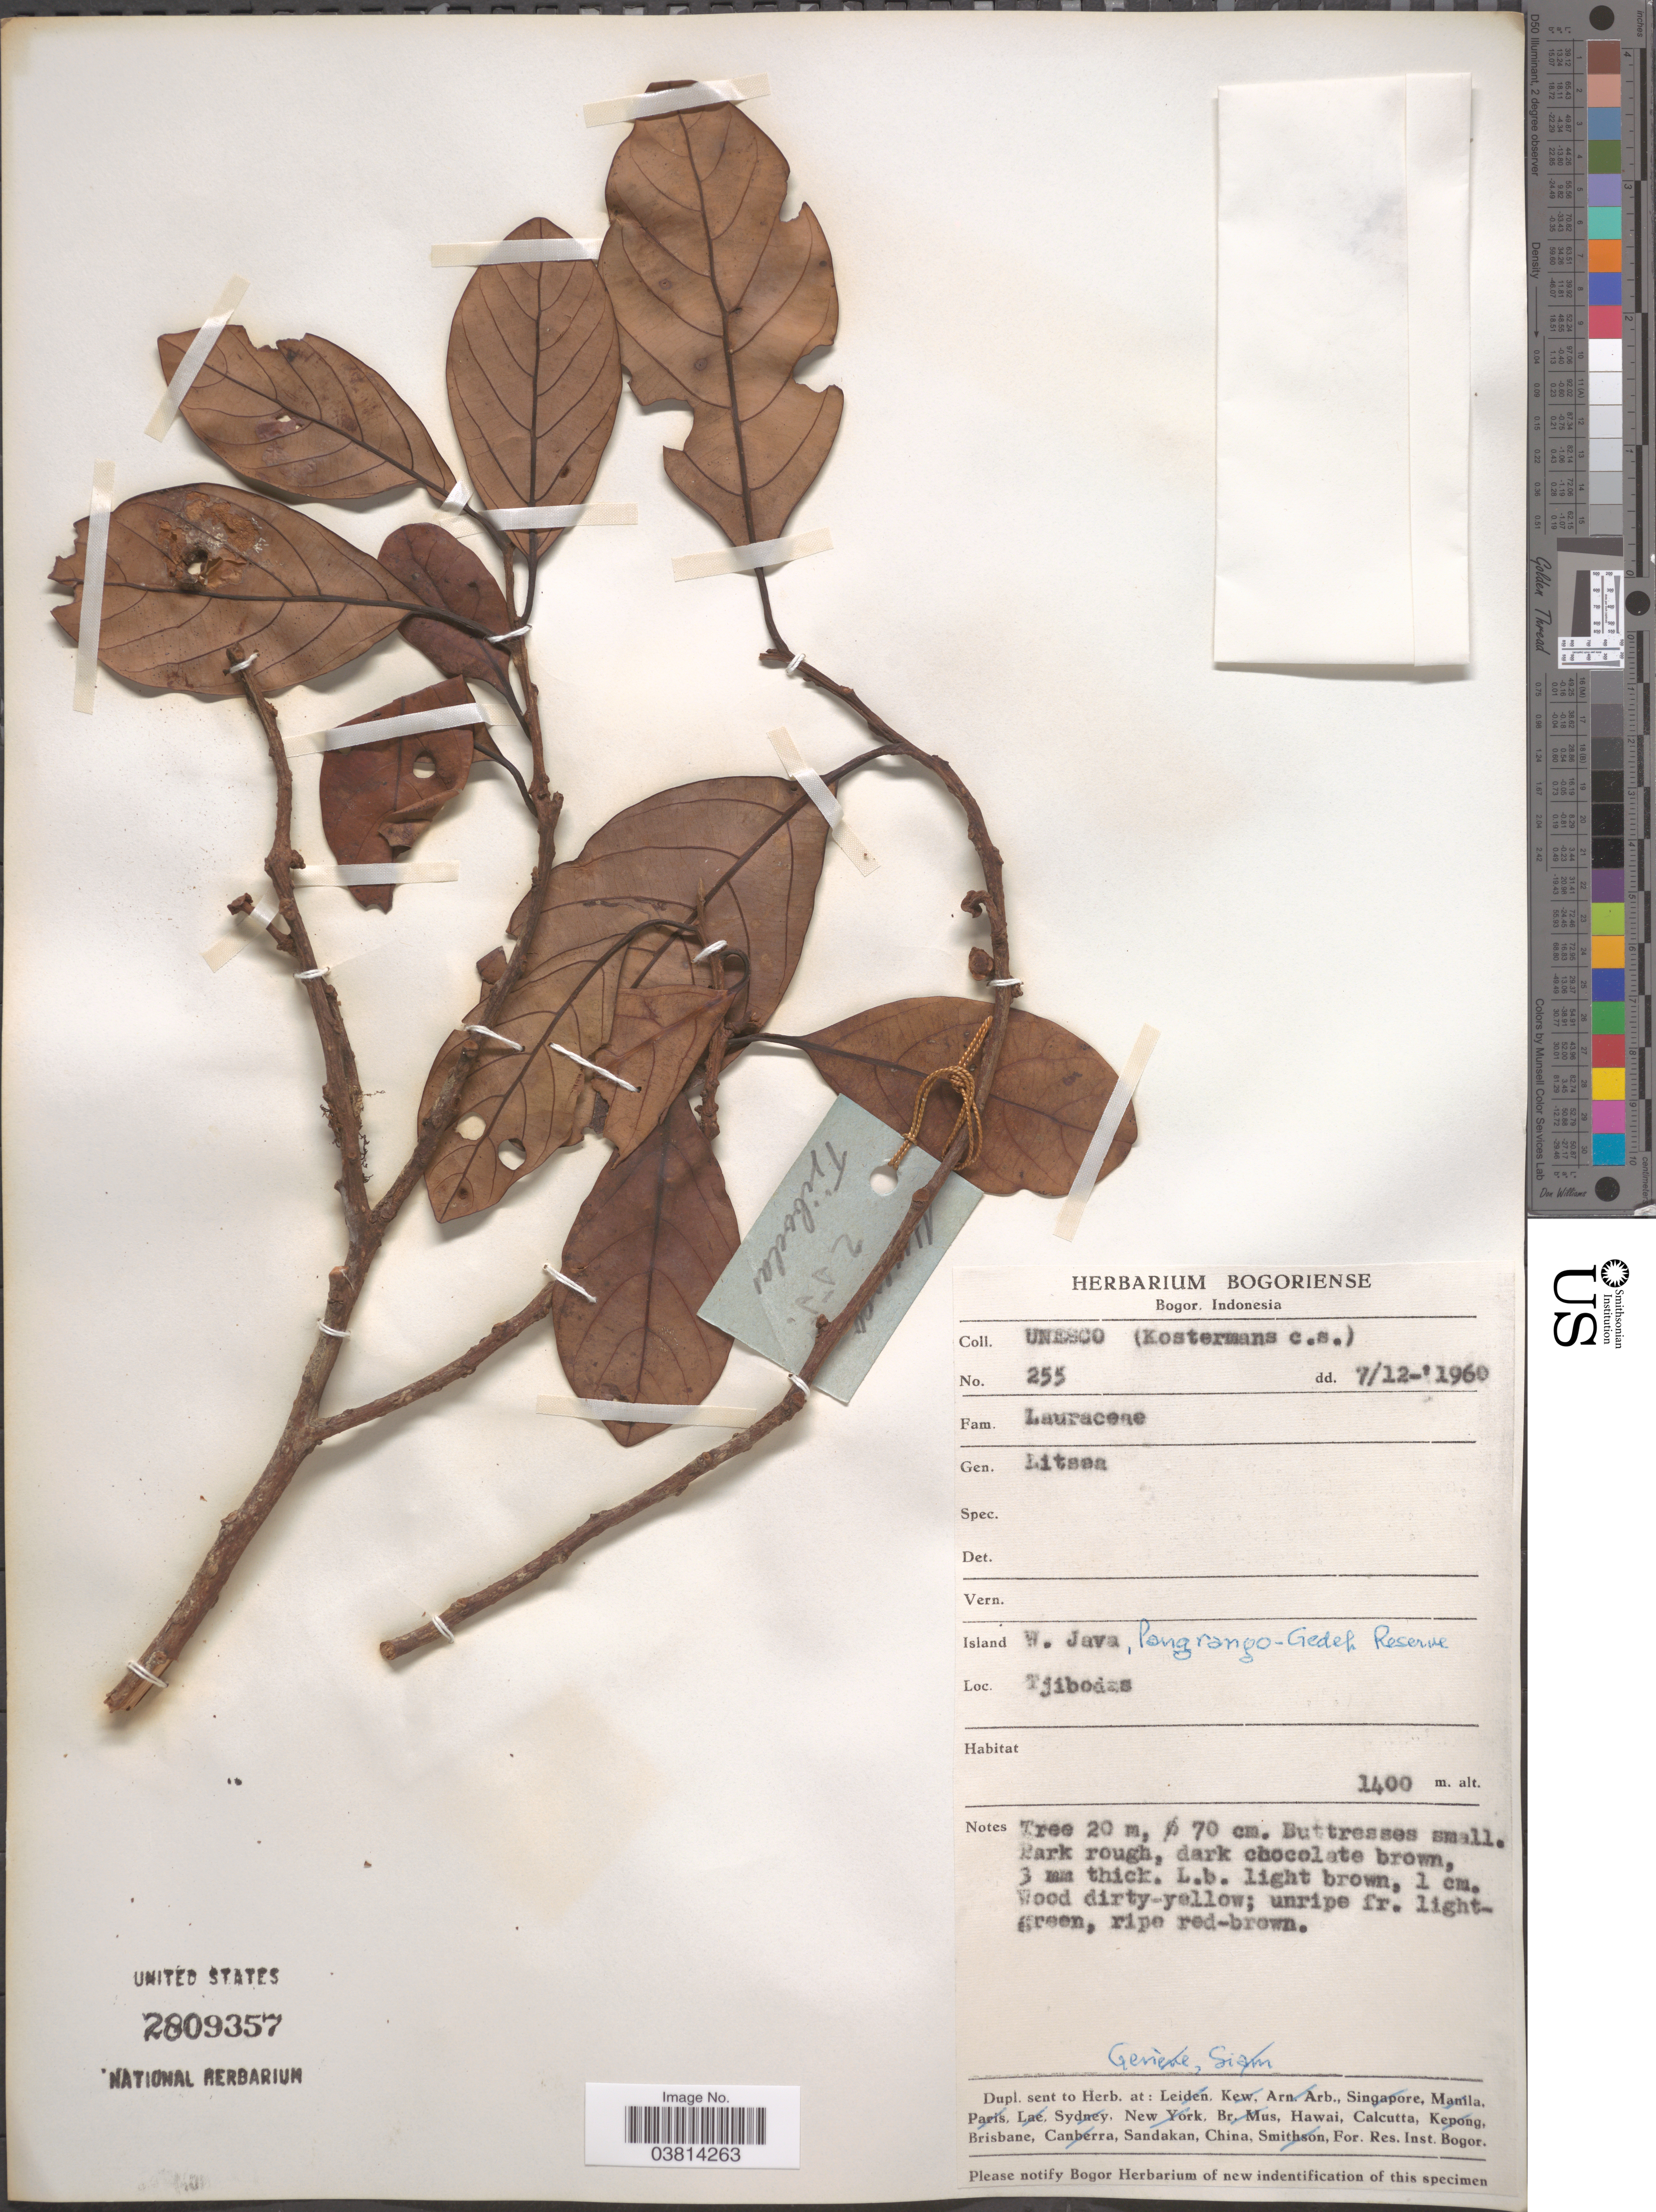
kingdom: Plantae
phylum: Tracheophyta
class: Magnoliopsida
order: Laurales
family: Lauraceae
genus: Litsea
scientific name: Litsea sp.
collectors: UNESCO & Kostermans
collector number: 255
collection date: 1960-12-07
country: Indonesia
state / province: Java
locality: Island W. Java, Pangrango-Gedek Reserve. Tjibodas.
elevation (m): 1400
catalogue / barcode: US 2809357